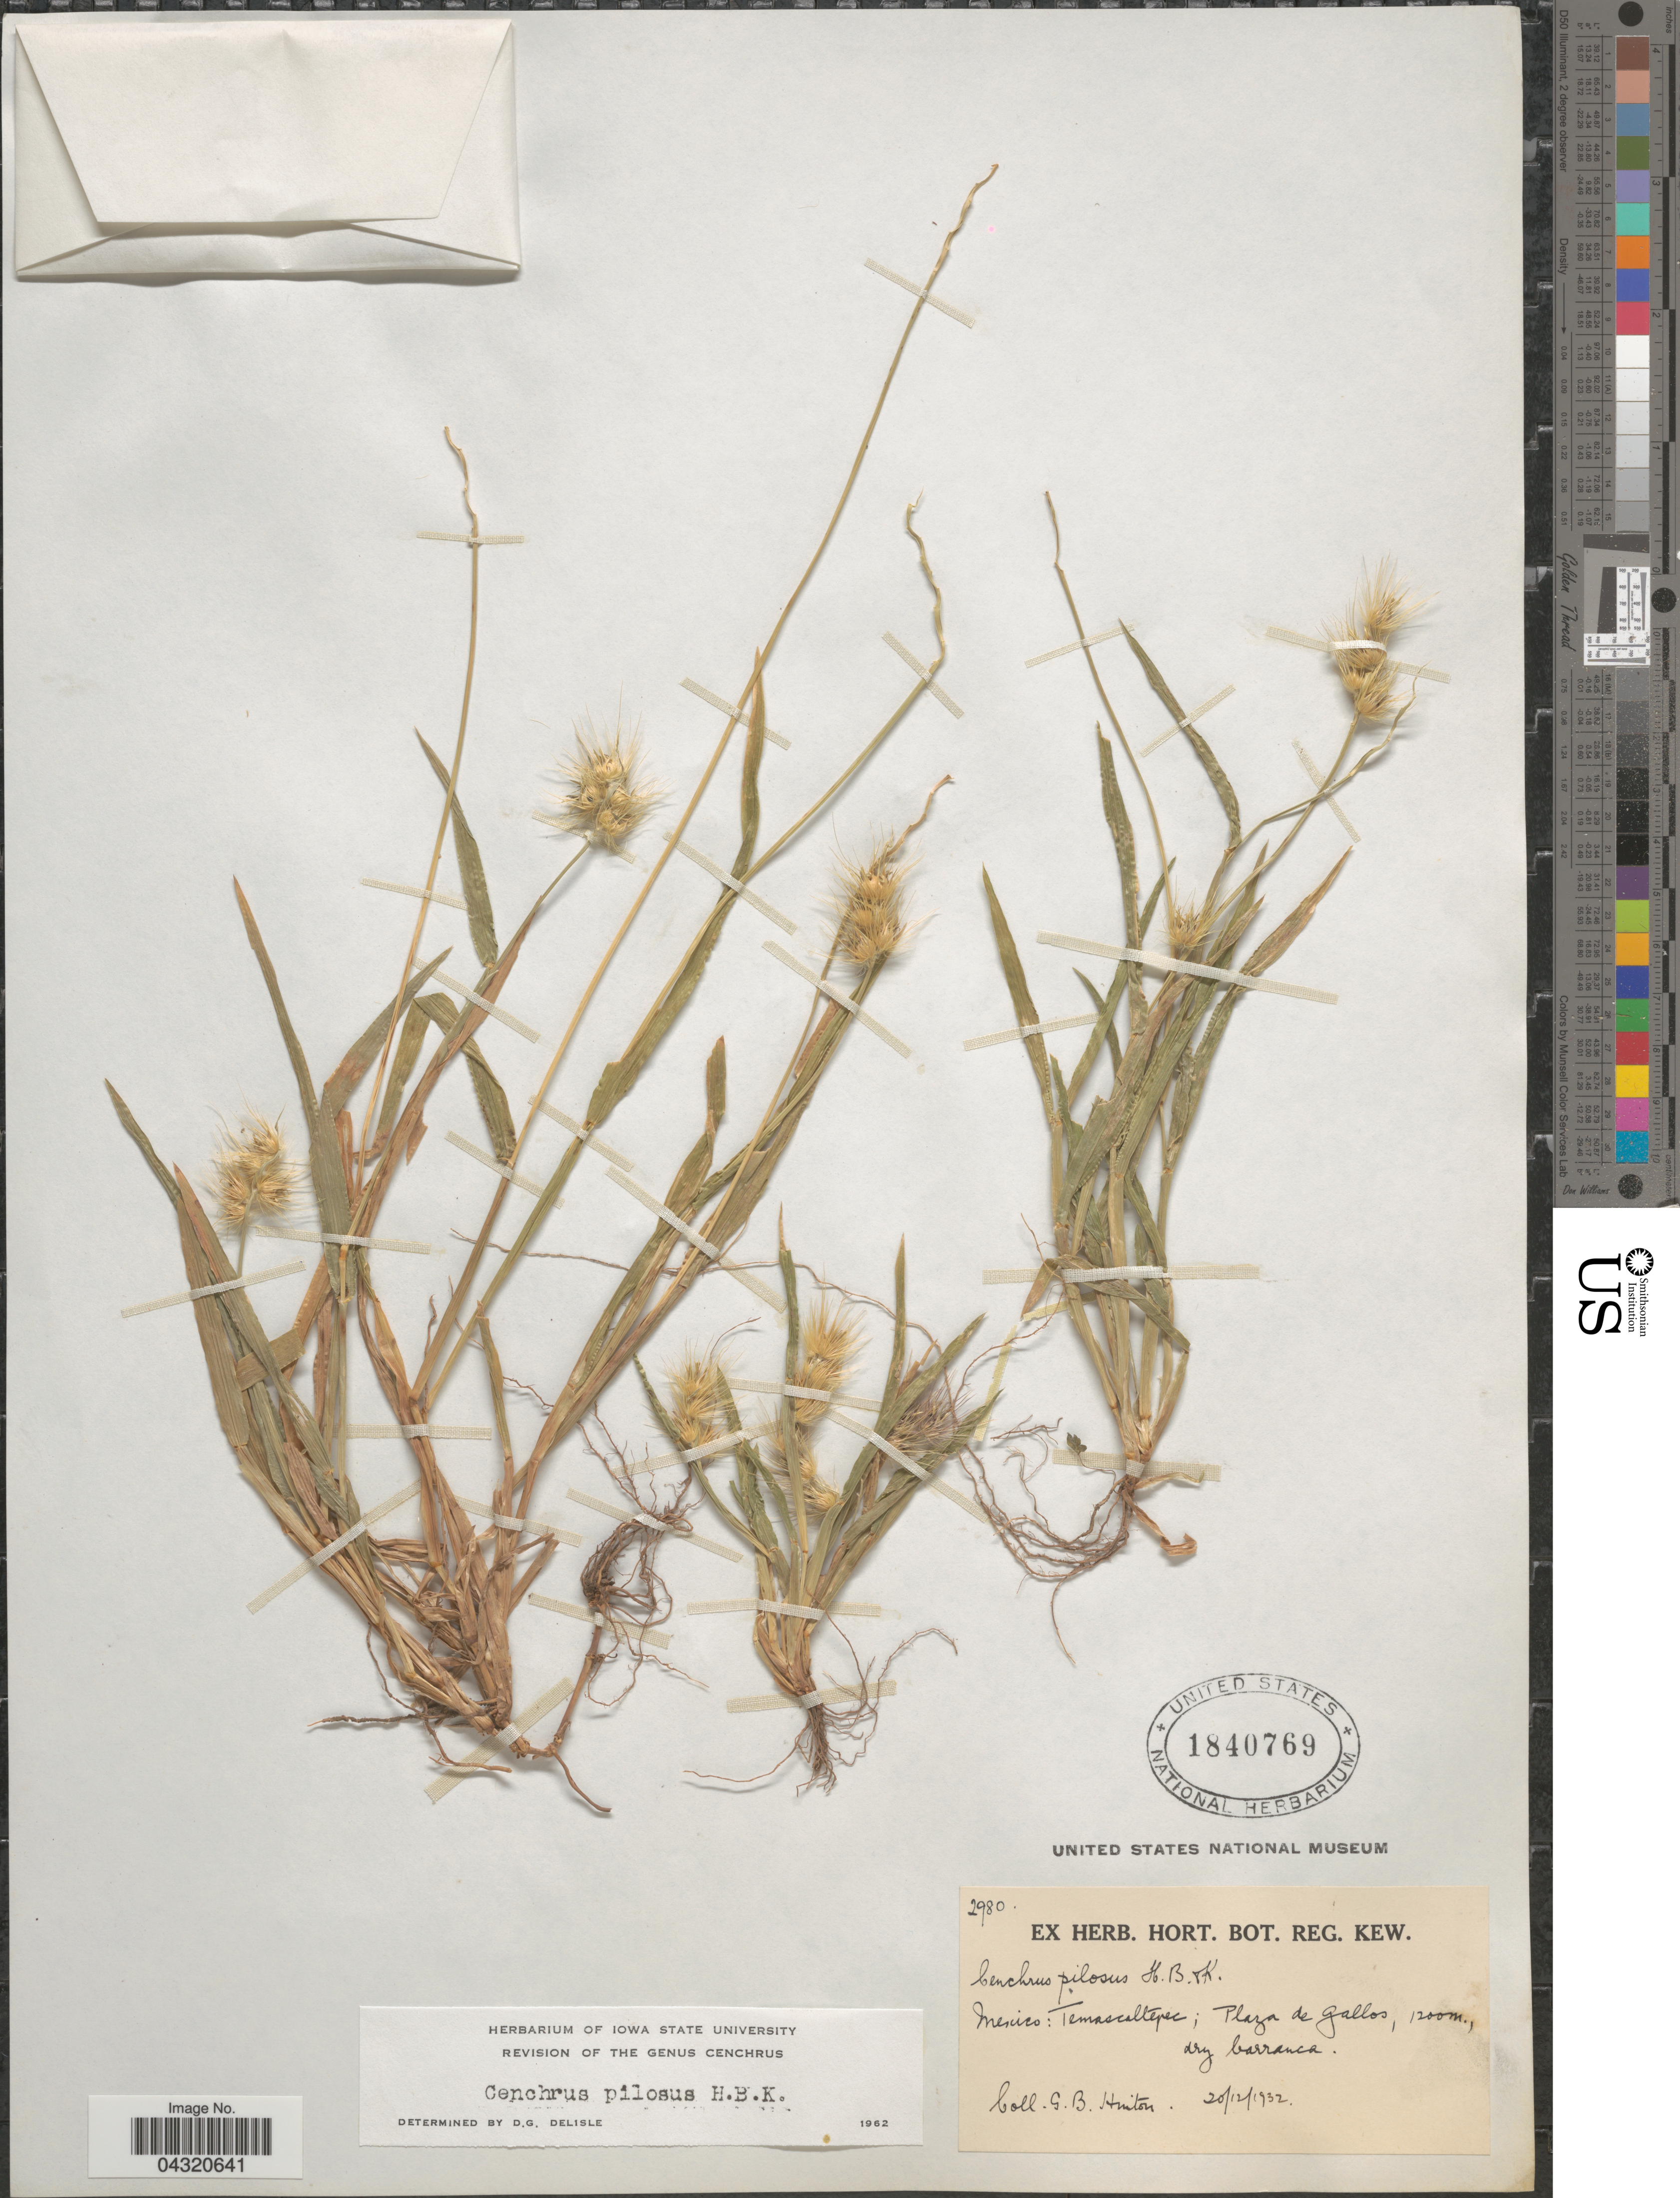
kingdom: Plantae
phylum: Tracheophyta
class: Liliopsida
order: Poales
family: Poaceae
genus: Cenchrus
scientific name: Cenchrus pilosus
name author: Kunth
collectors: G. B. Hinton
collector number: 2980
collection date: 1932-12-20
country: Mexico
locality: Temascaltepec; Playa de Gallos.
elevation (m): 1200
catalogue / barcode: US 1840769